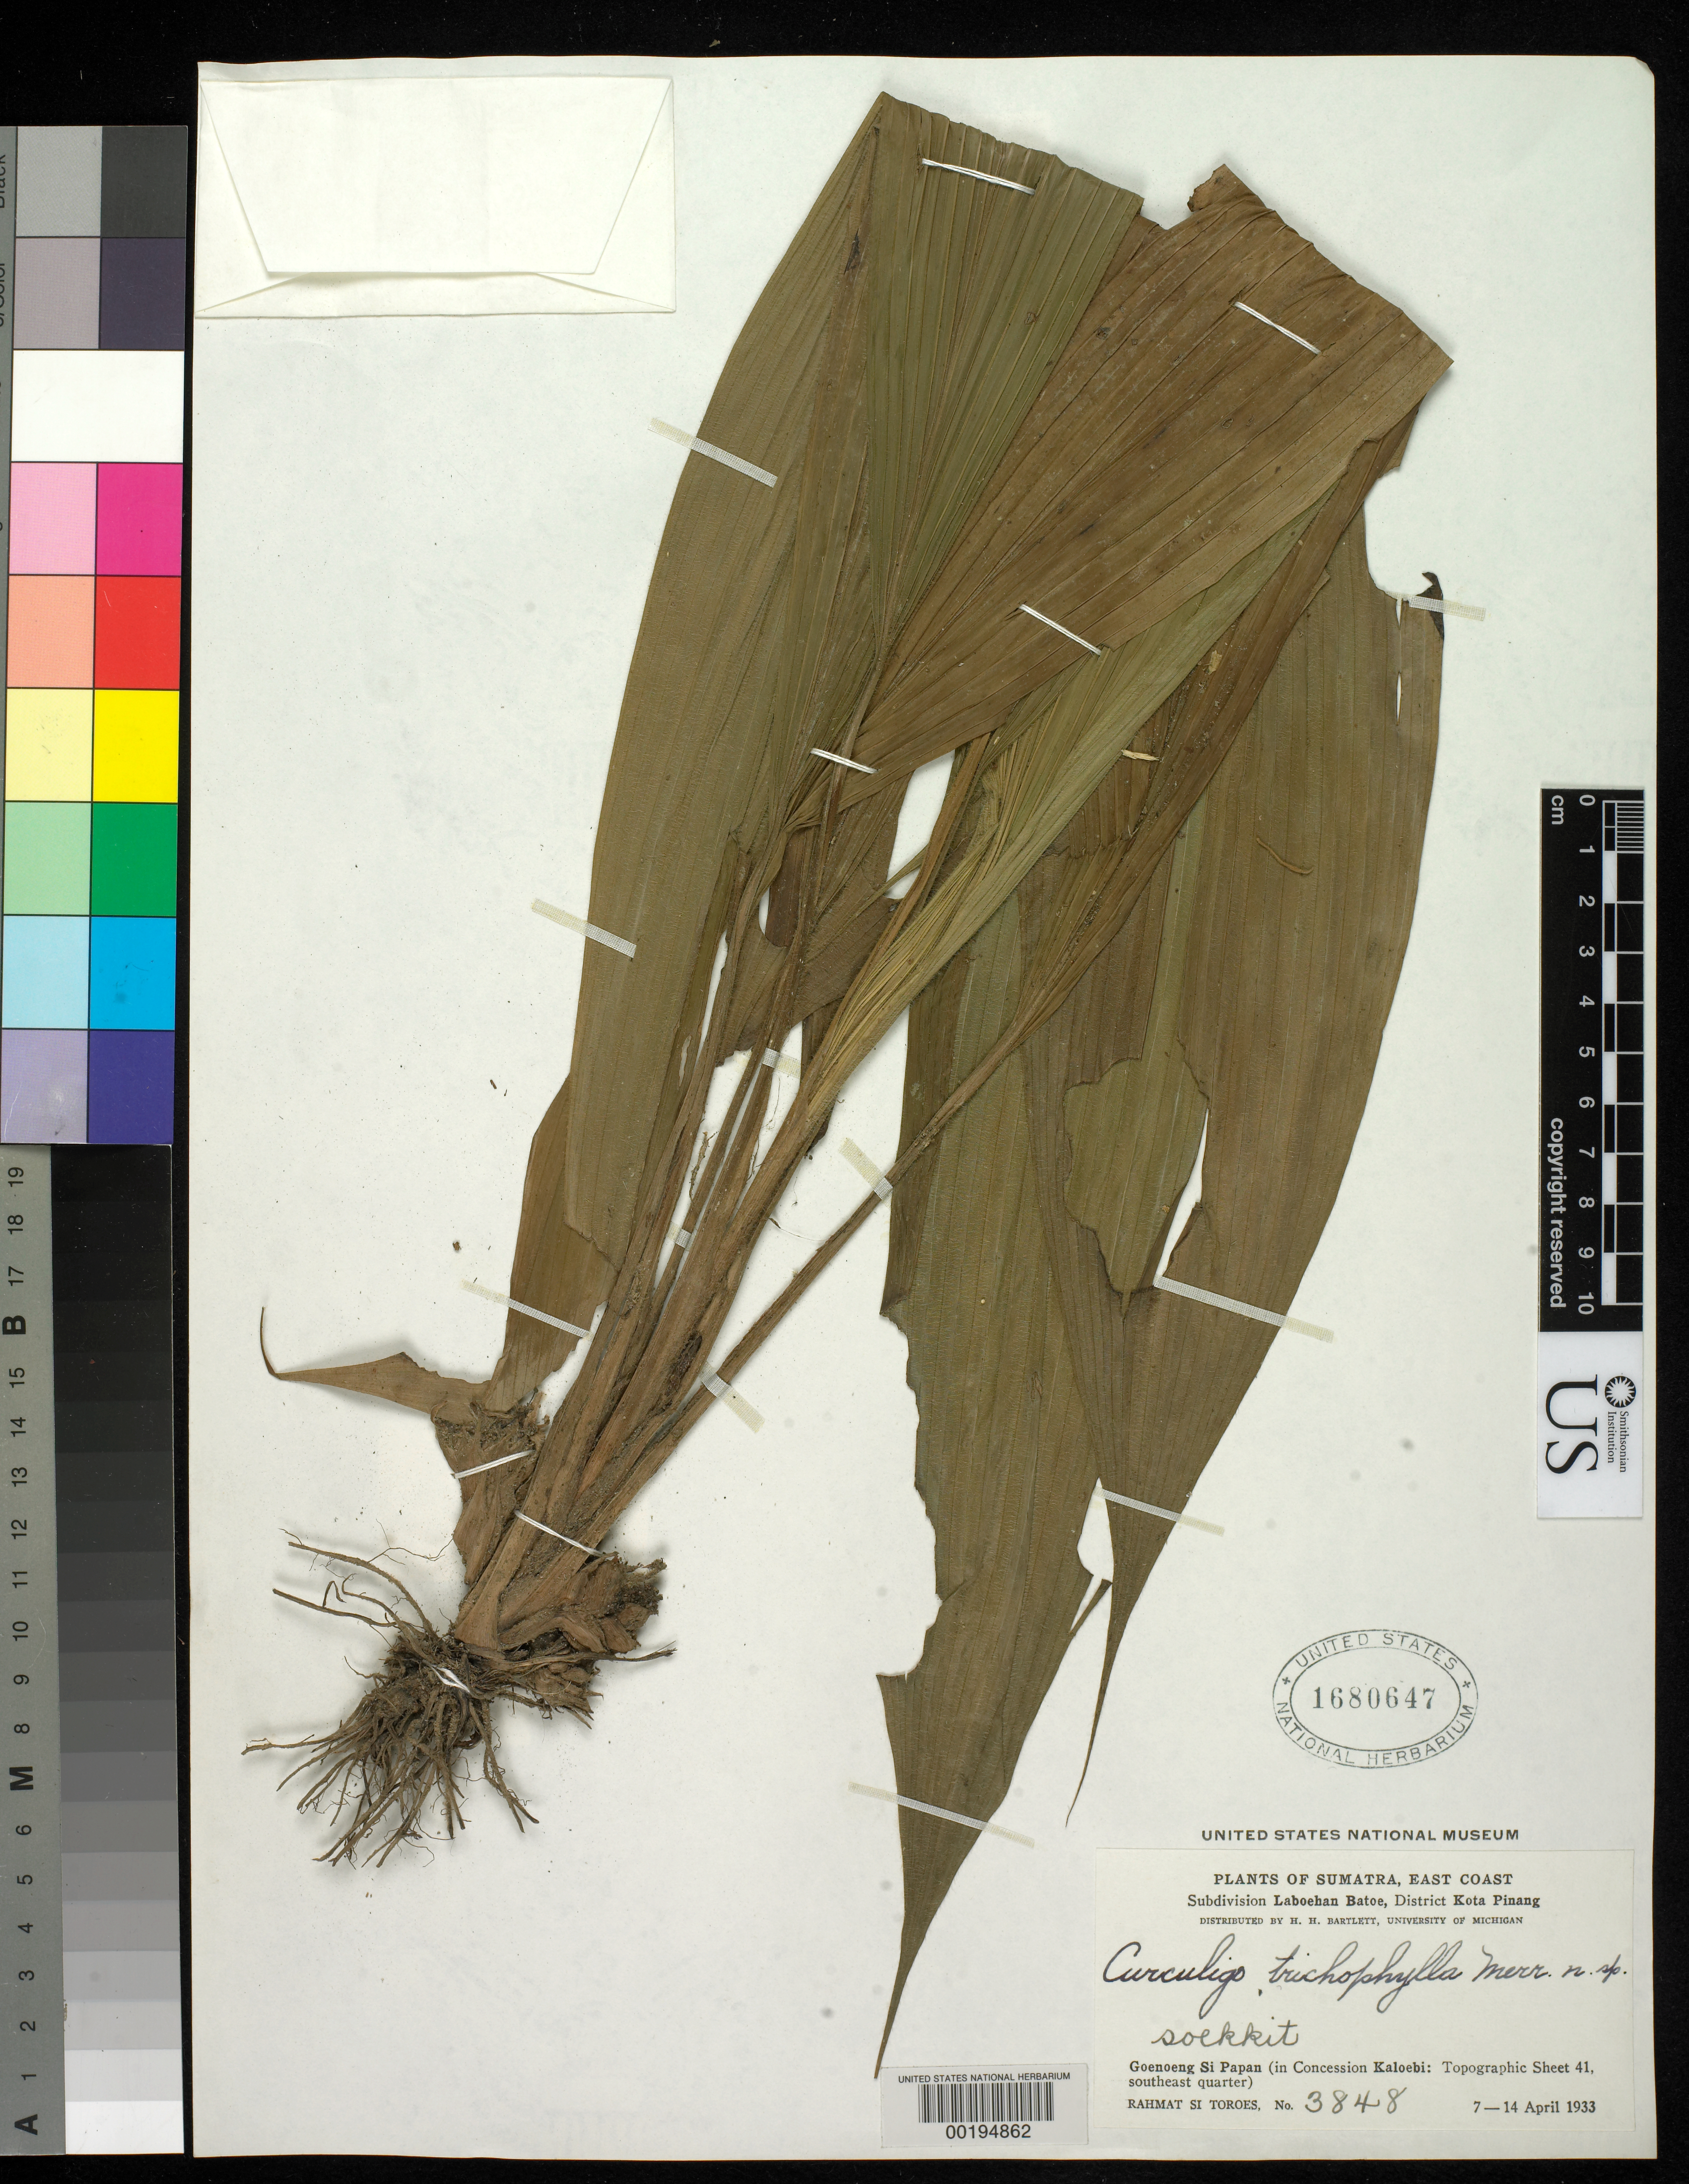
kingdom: Plantae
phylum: Tracheophyta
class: Liliopsida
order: Asparagales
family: Hypoxidaceae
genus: Curculigo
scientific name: Curculigo trichophylla Merr., ined Apr 2022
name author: Merr.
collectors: Rahmat Si Boeea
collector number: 3848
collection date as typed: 07 Apr 1933 to 14 May 1933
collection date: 1933-04-07/1933-05-14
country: Indonesia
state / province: Sumatra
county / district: Sumatera Utara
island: Sumatra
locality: Laboehan batoe, soekkit, goenoeng si papan (in concession kaloebi), kota pinang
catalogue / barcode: US 1680647